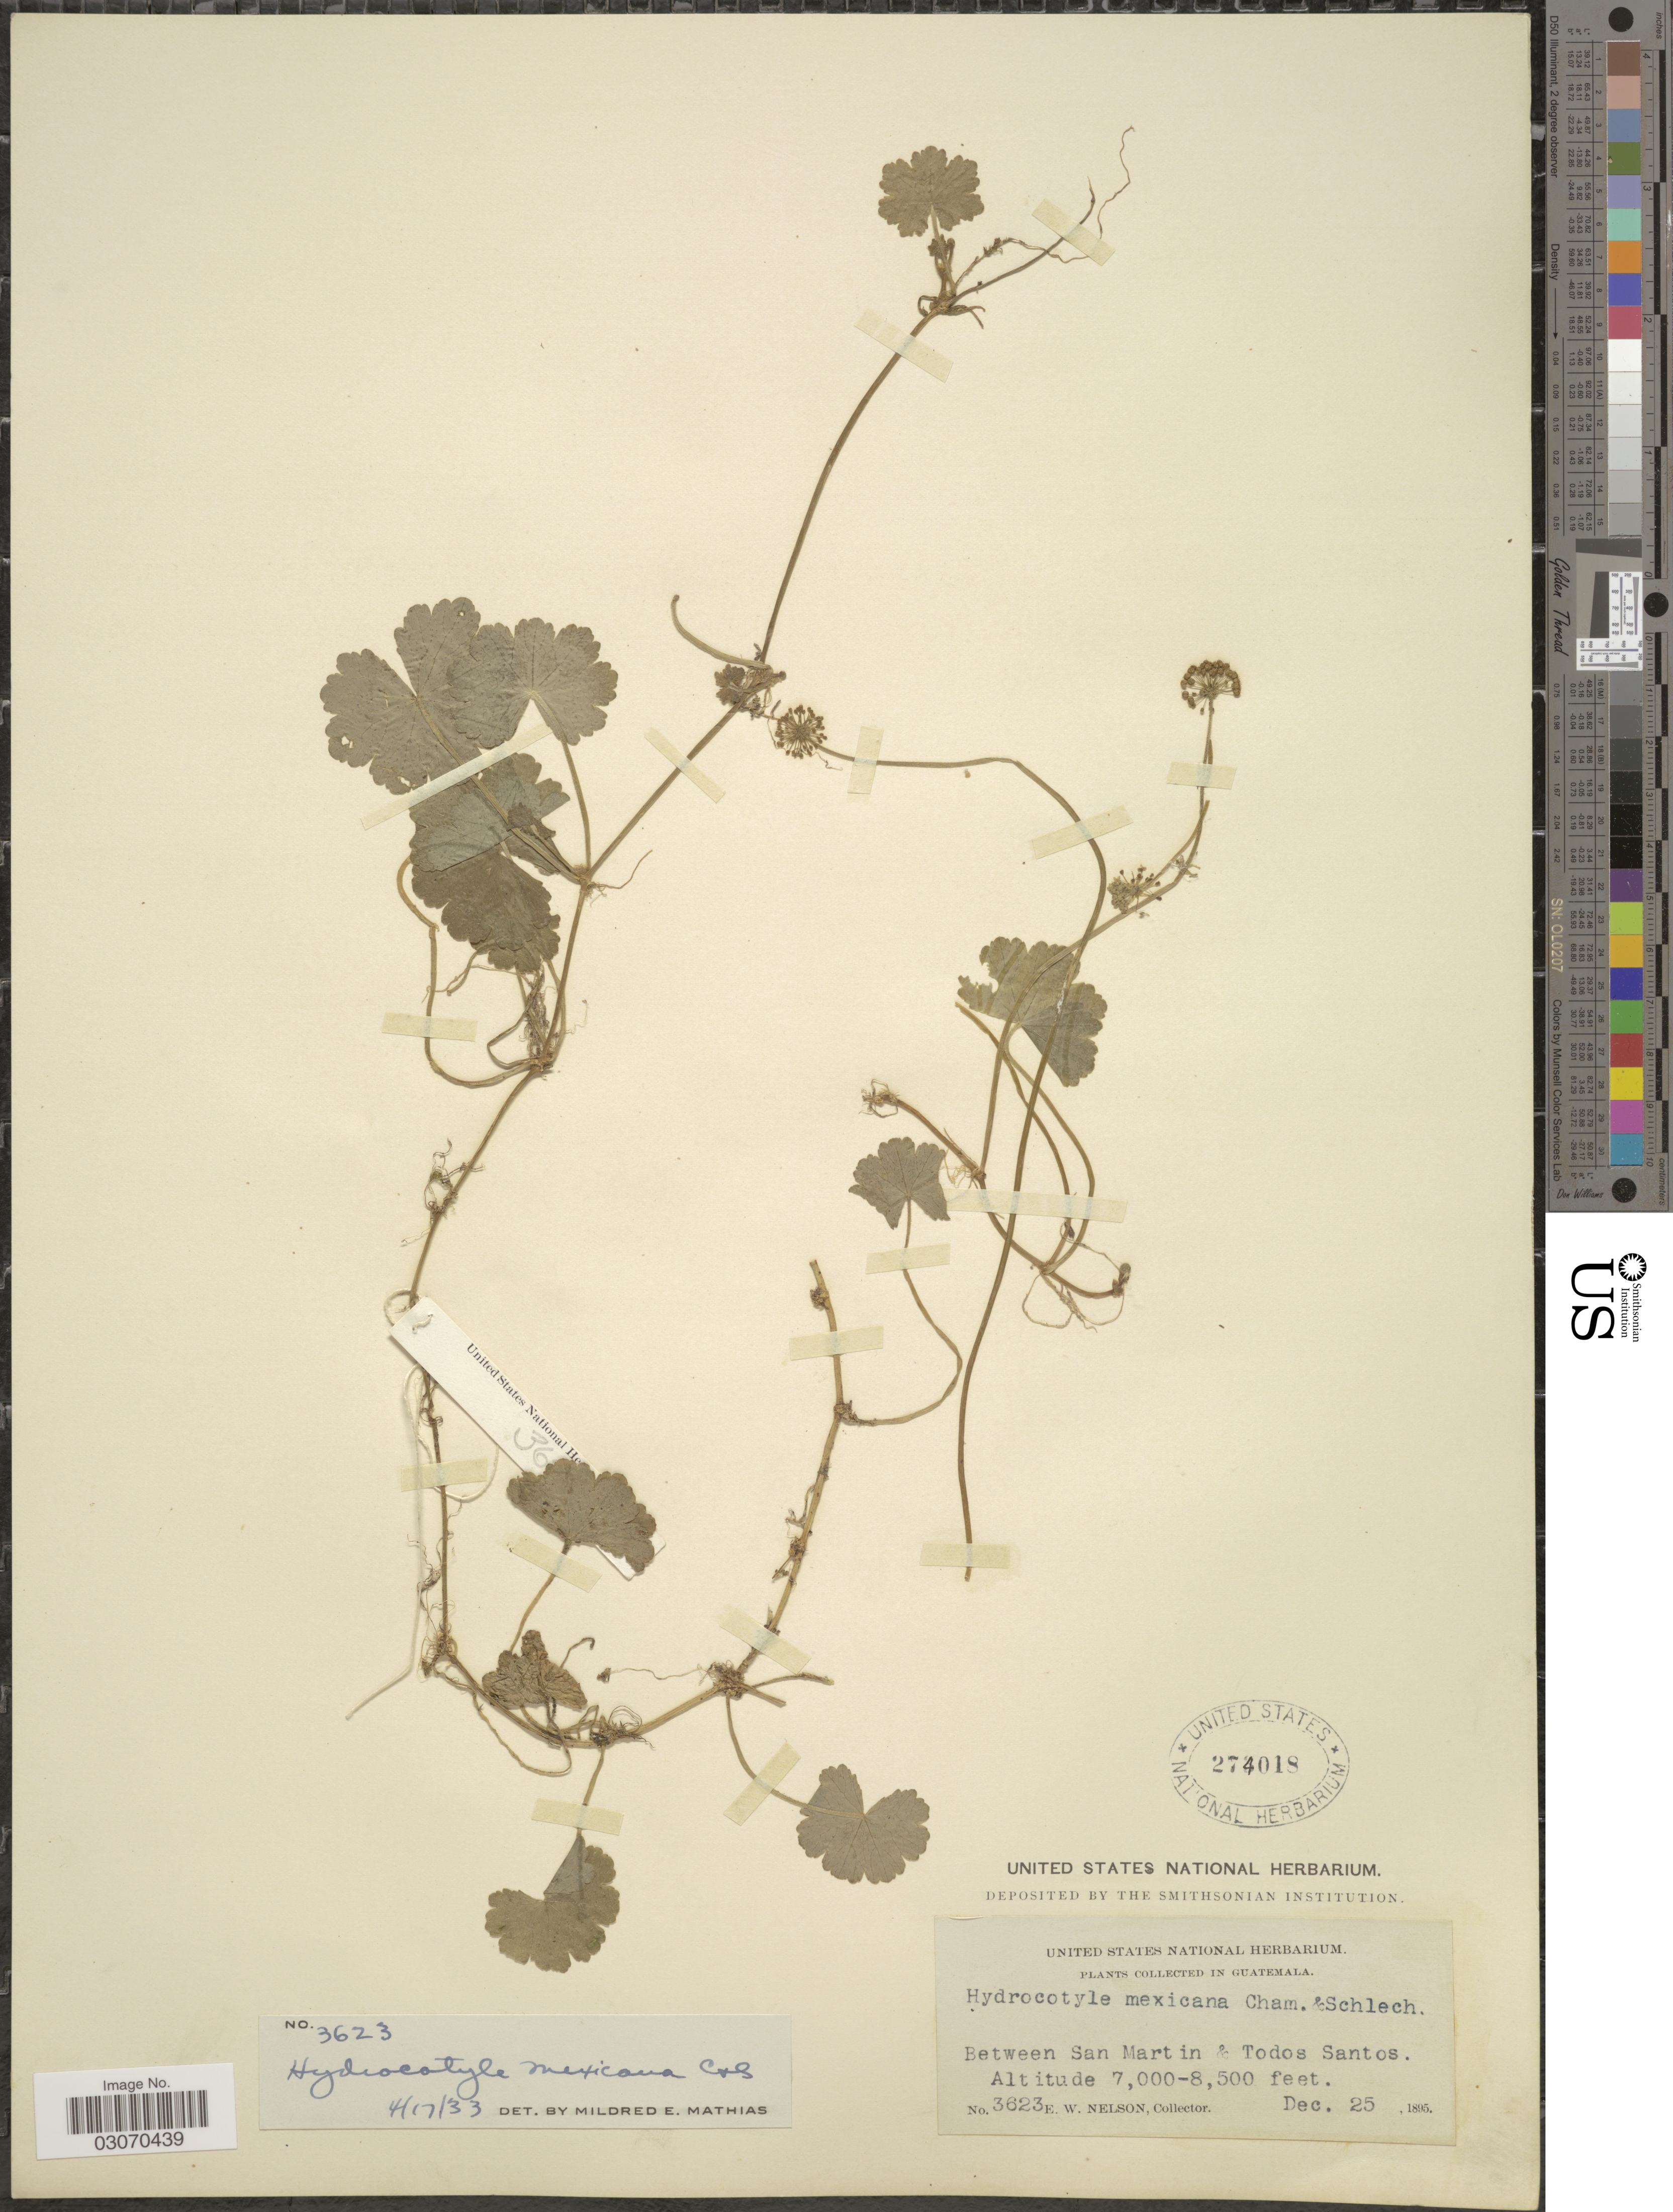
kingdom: Plantae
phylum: Tracheophyta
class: Magnoliopsida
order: Apiales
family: Araliaceae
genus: Hydrocotyle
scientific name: Hydrocotyle mexicana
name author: Schltdl. & Cham.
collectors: E. W. Nelson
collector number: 3623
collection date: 1895-12-25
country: Guatemala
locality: Between San Martin & Todos Santos.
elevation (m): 2134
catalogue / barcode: US 274018